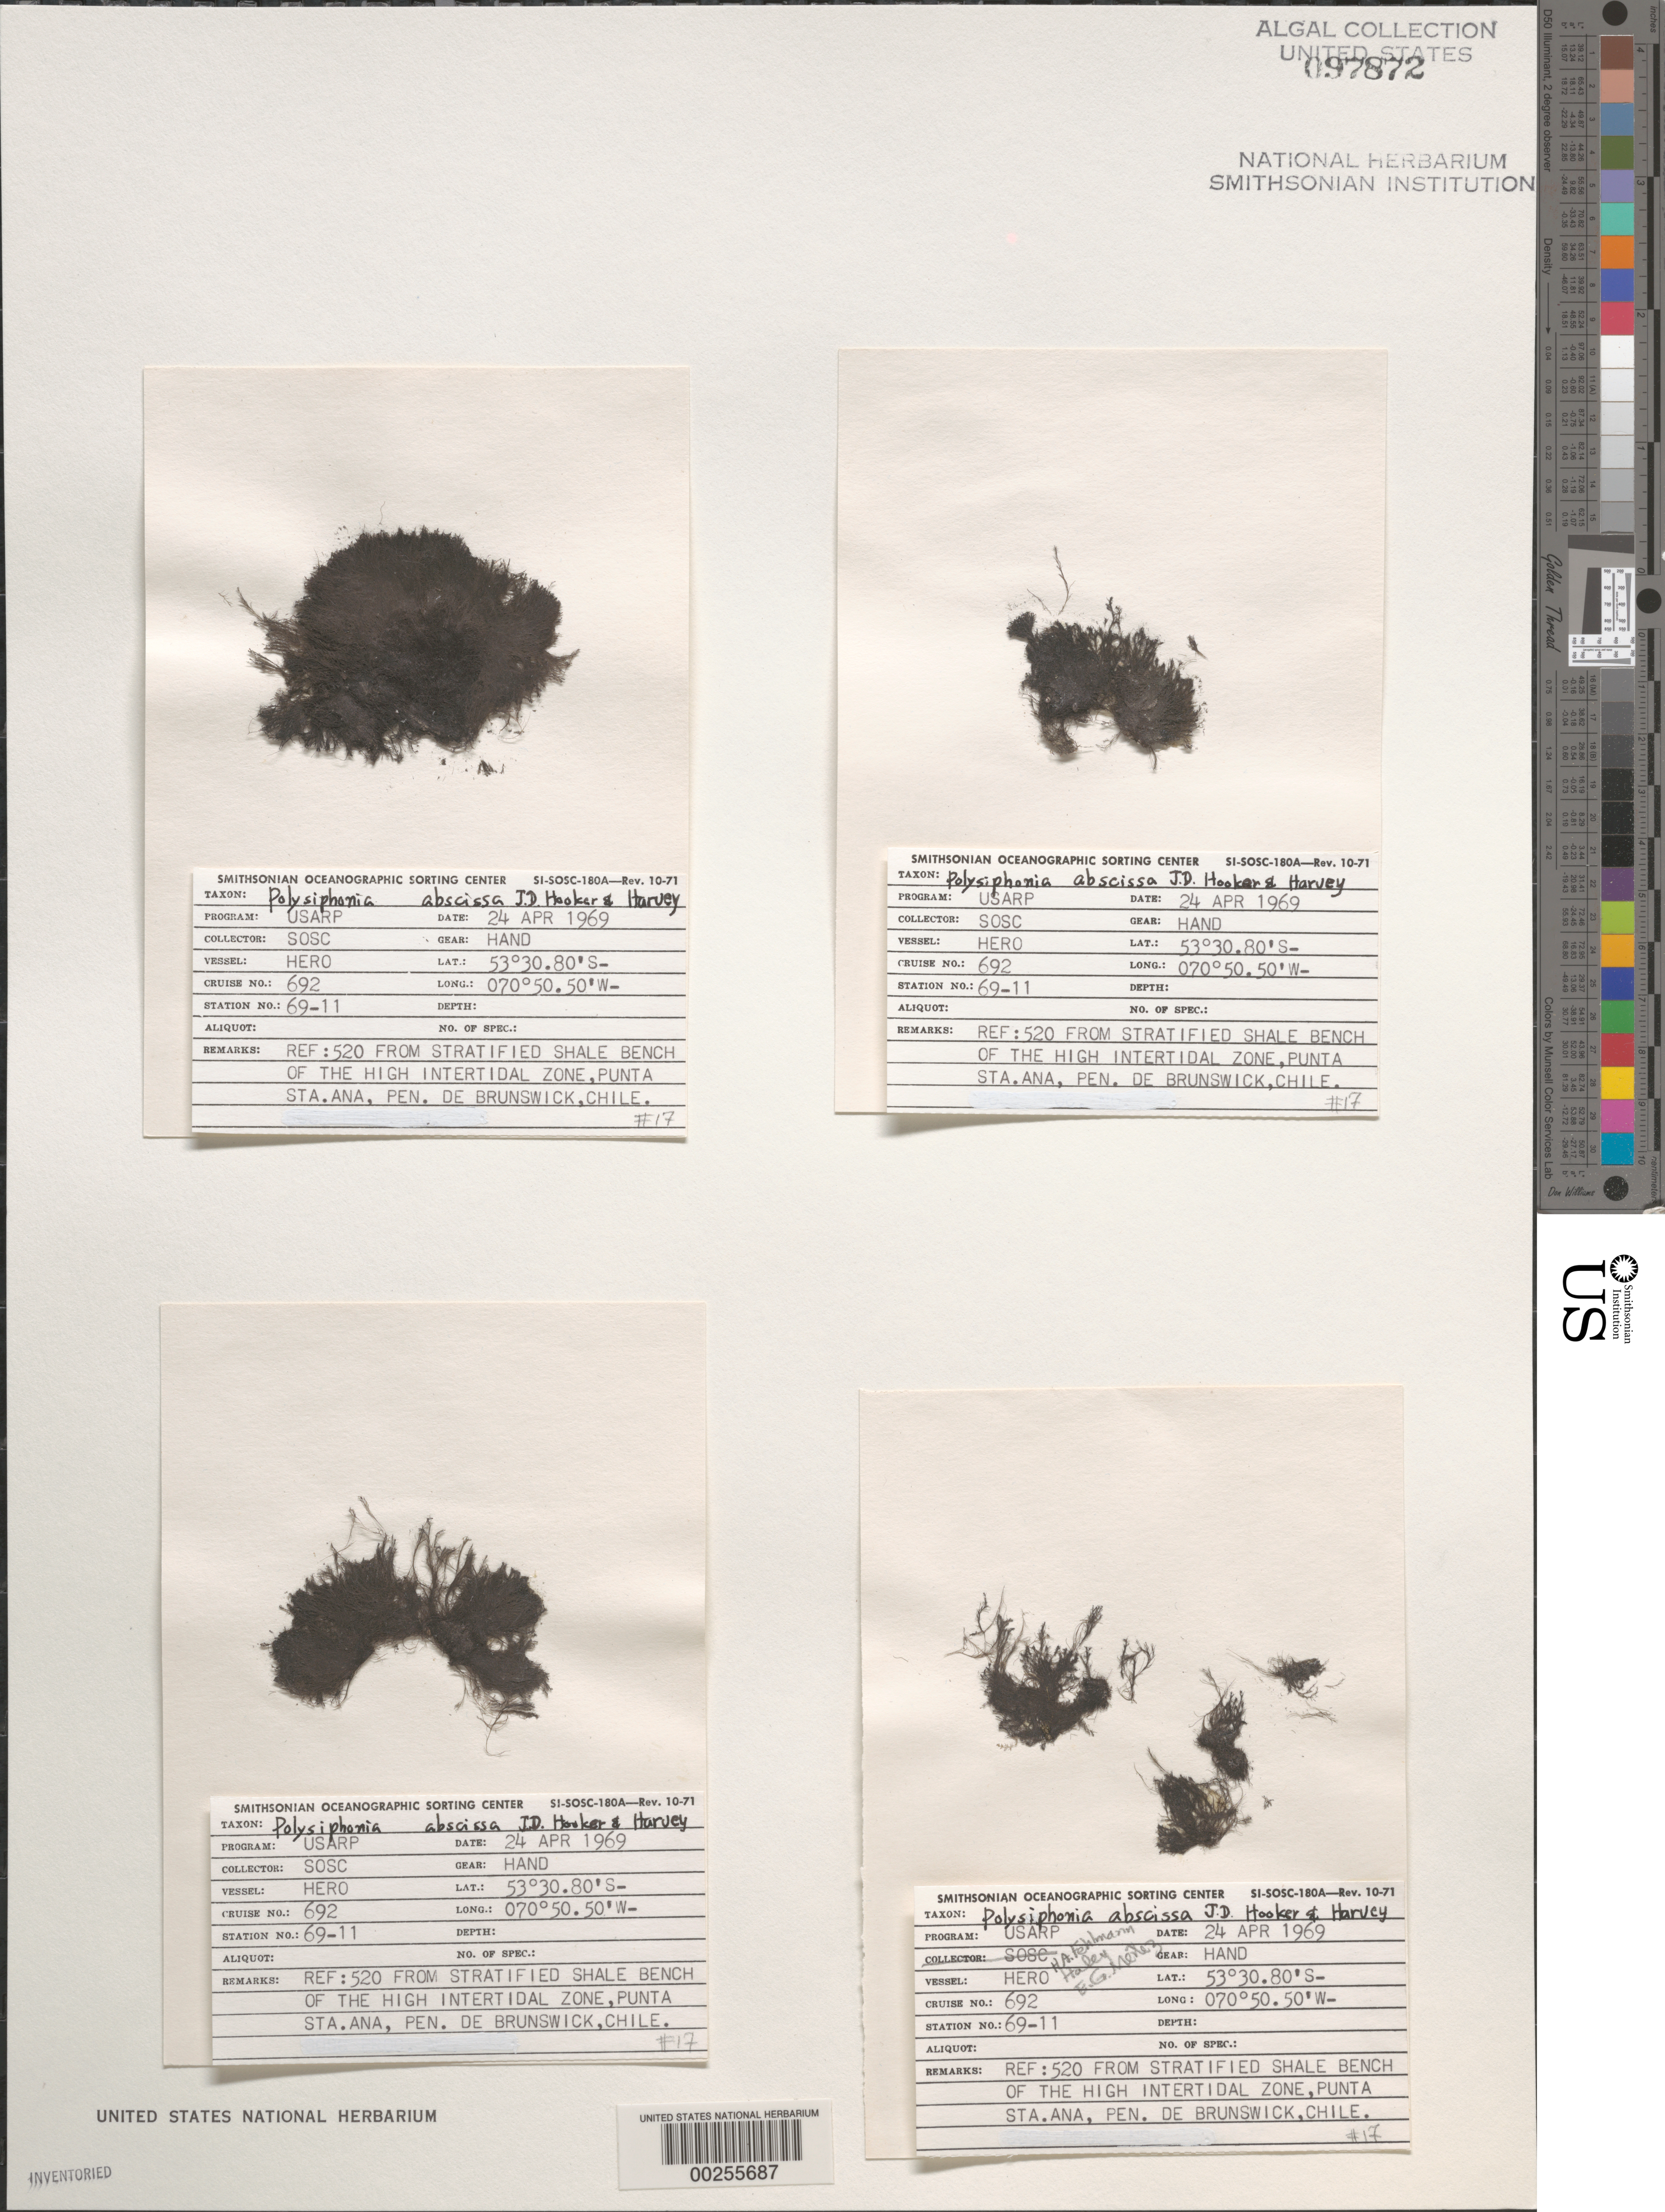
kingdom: Plantae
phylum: Rhodophyta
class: Florideophyceae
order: Ceramiales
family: Rhodomelaceae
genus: Polysiphonia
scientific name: Polysiphonia abscissa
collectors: H. Fehlmann, -. Haley & Meñez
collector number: Station 69-11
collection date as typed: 24 Apr 1969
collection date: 1969-04-24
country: Chile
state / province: Magallanes y de la Antártica Chilena (XII)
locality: Peninsula de brunswick, punta santa ana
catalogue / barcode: US 97872